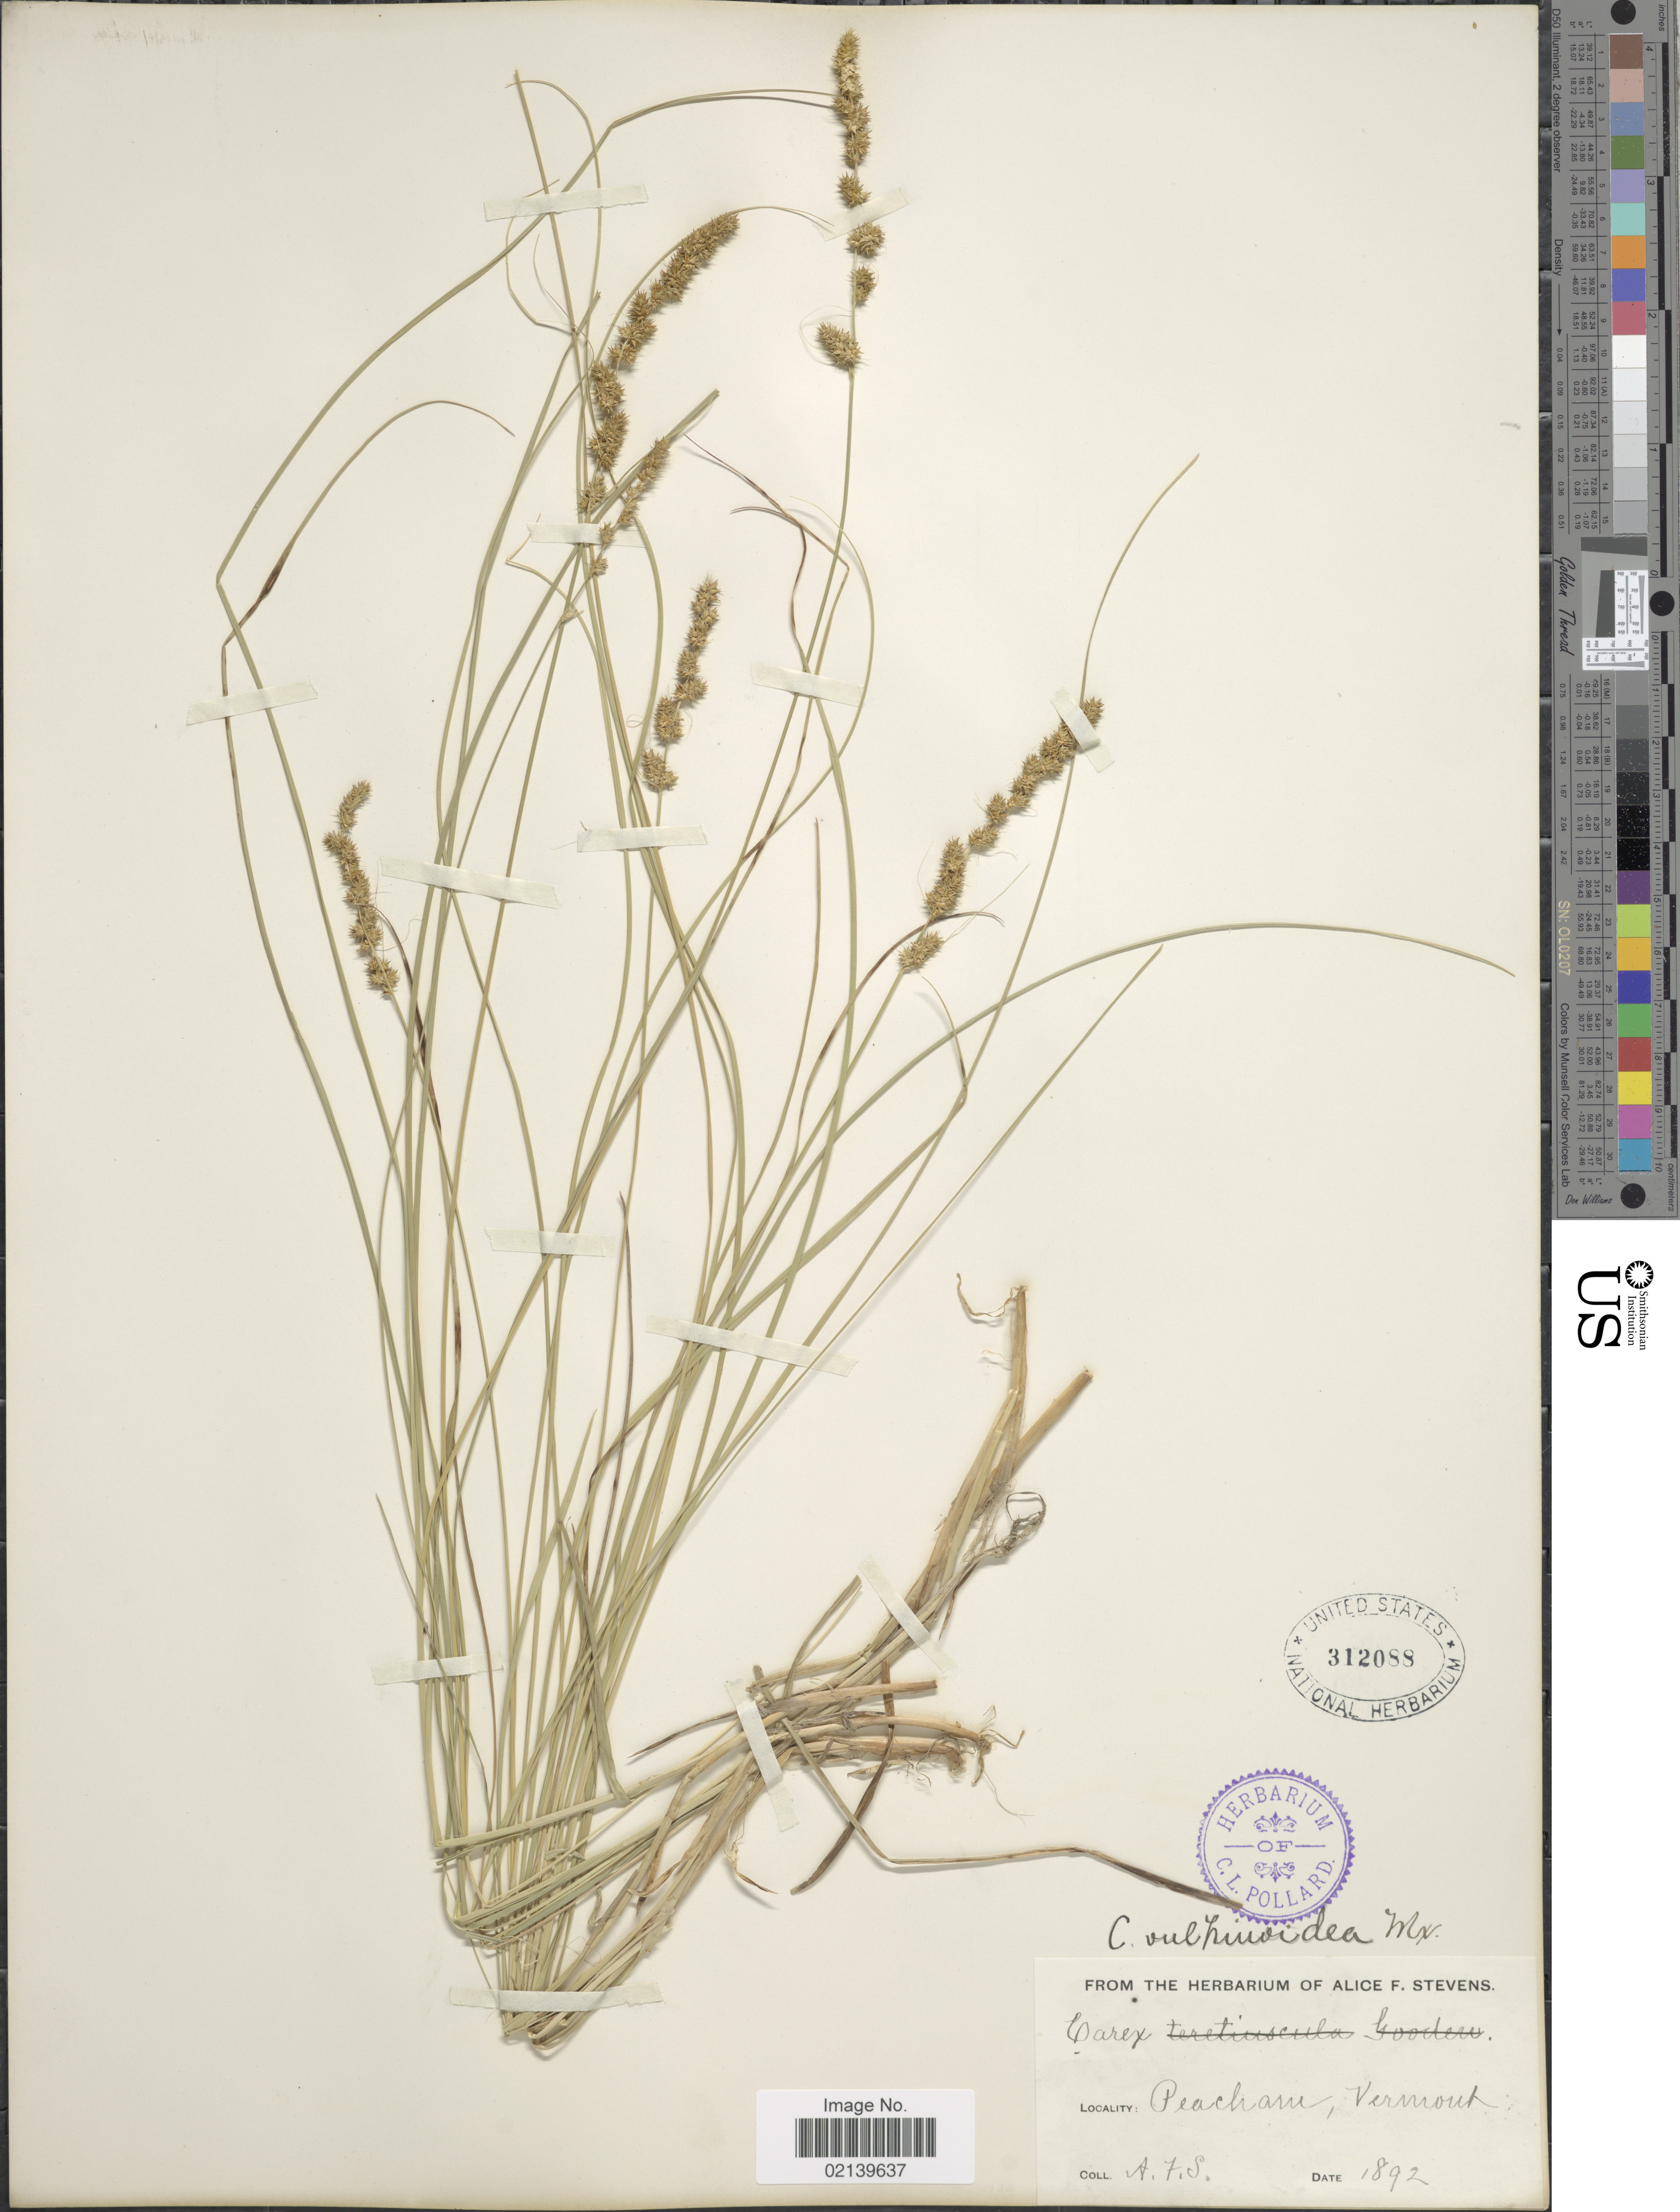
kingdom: Plantae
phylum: Tracheophyta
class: Liliopsida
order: Poales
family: Cyperaceae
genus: Carex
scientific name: Carex vulpinoidea Michx.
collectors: A. Stevens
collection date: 1892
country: United States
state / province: Vermont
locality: Peacham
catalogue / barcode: US 312088